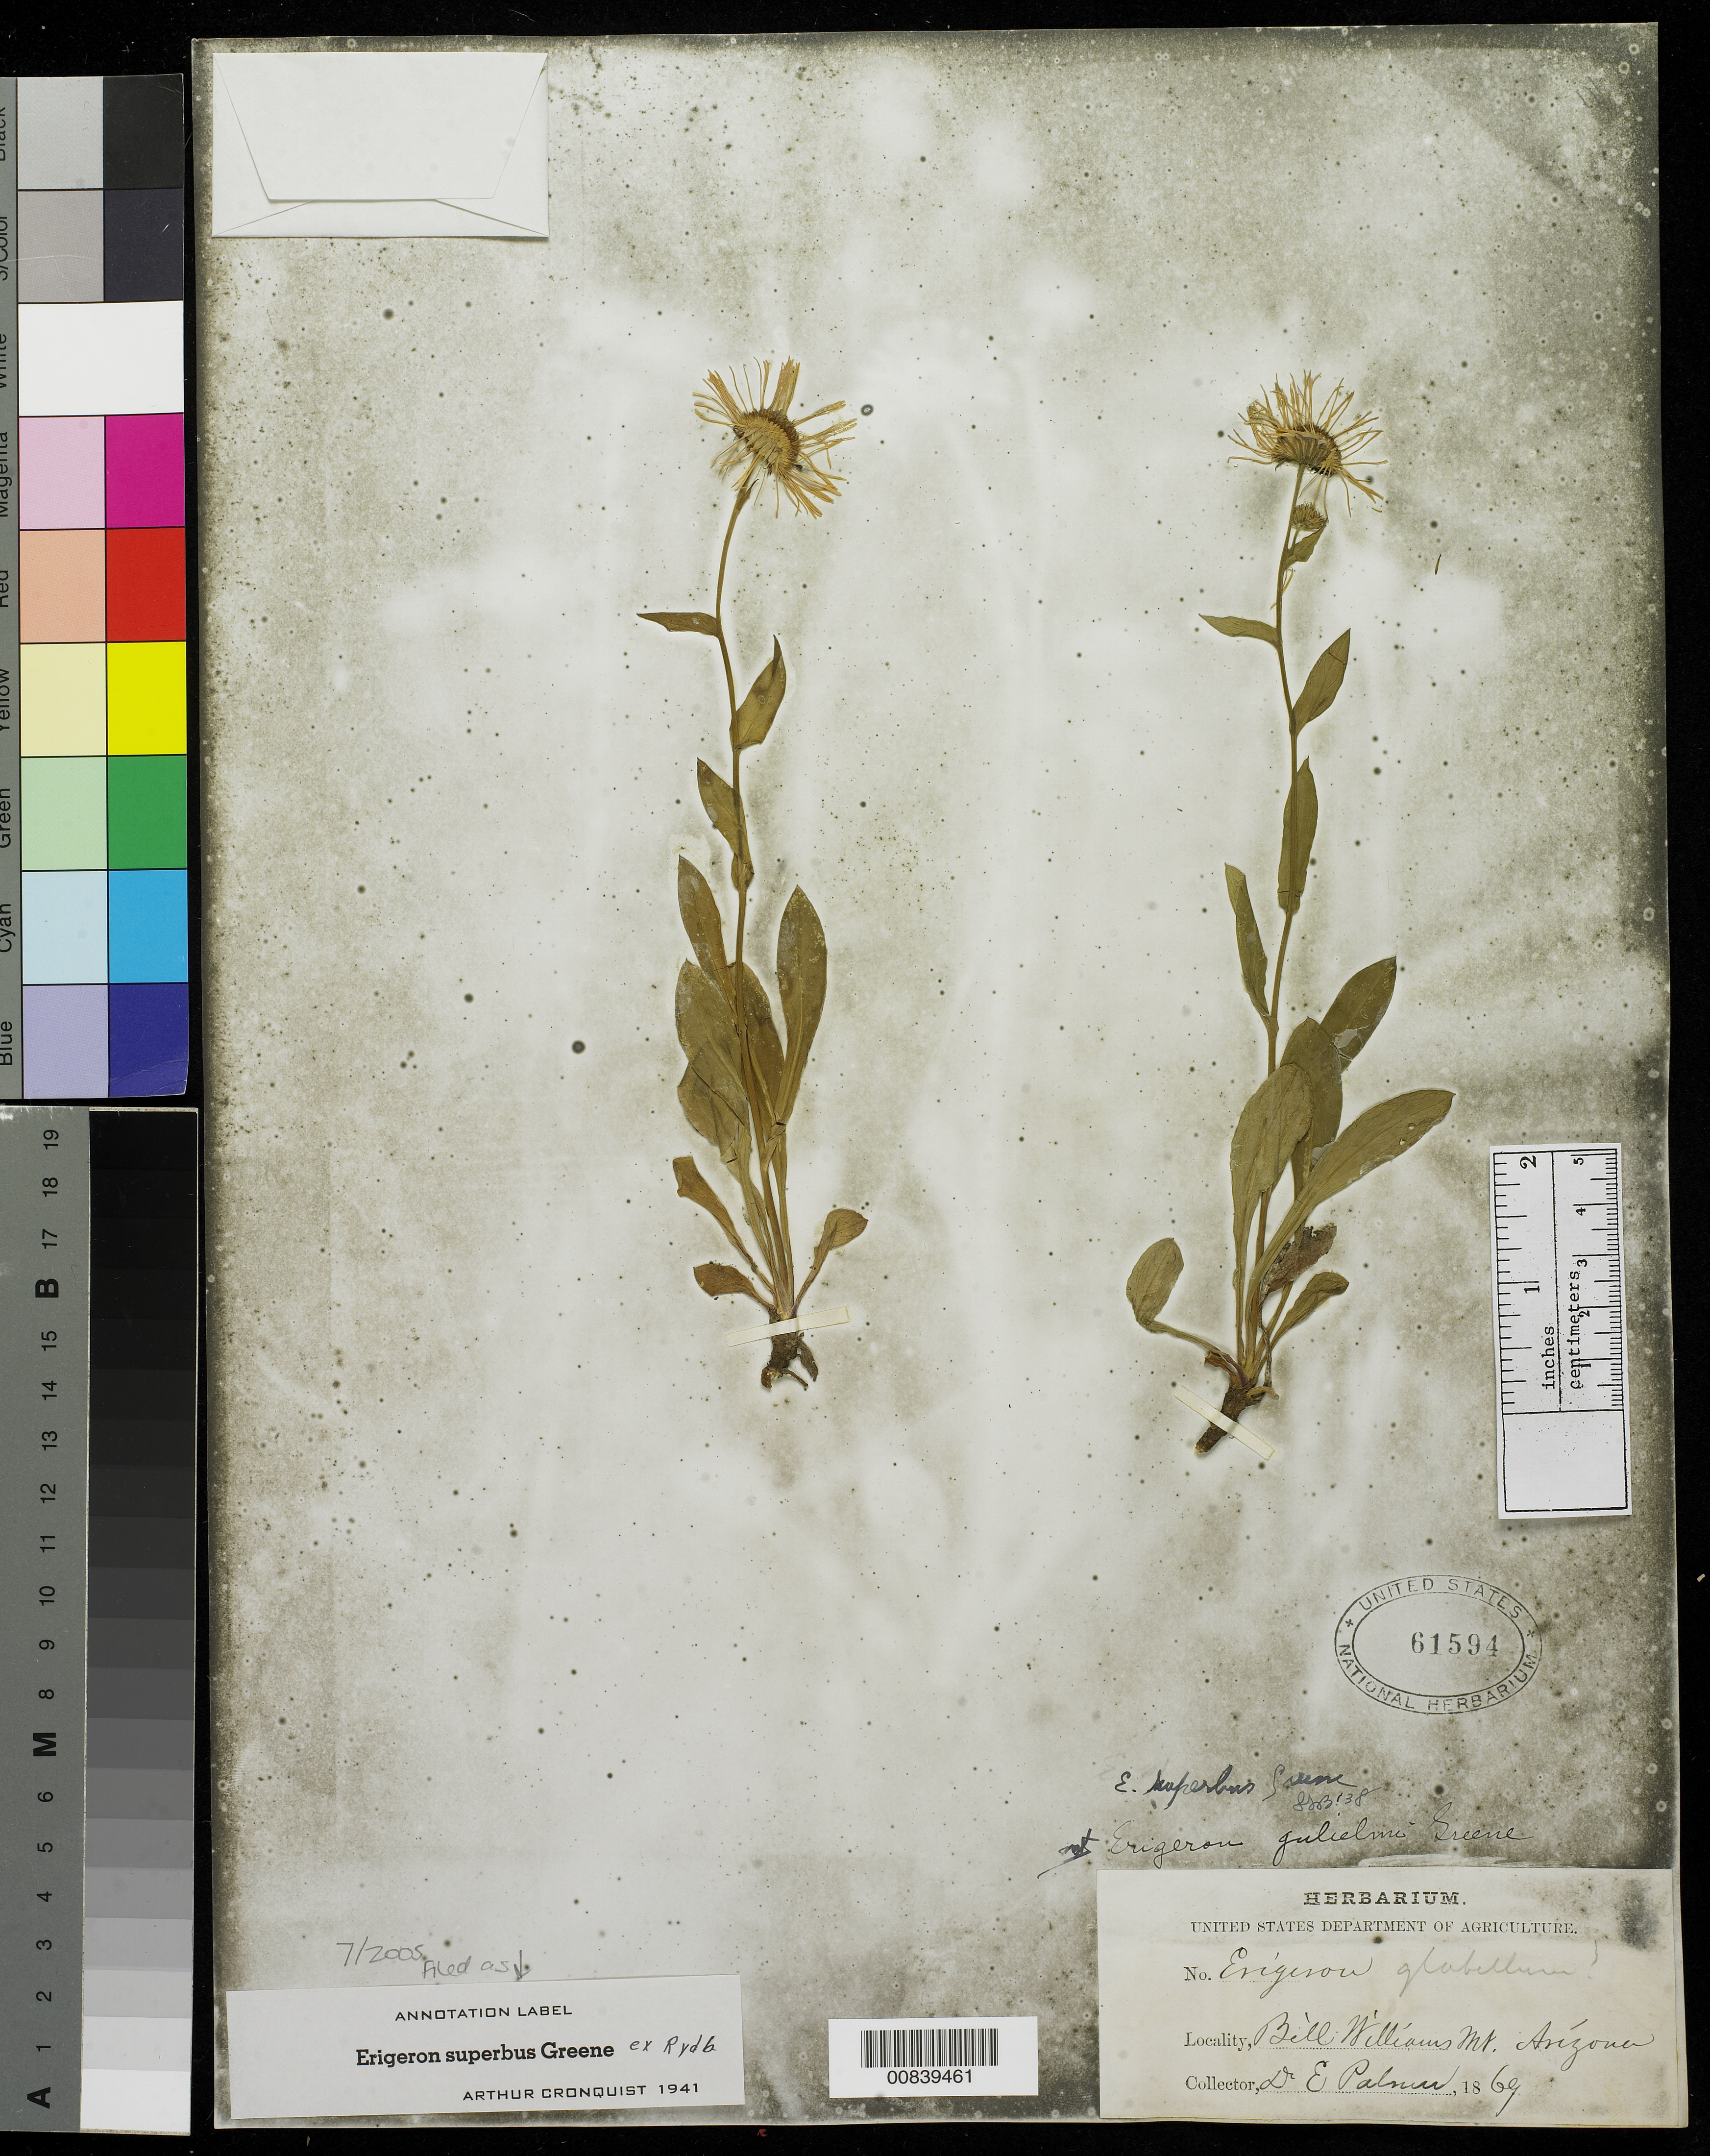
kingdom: Plantae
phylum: Tracheophyta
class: Magnoliopsida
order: Asterales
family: Asteraceae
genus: Erigeron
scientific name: Erigeron superbus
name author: Greene ex Rydb.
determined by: Cronquist, A. J.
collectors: E. Palmer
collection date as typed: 1869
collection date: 1869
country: United States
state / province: Arizona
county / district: Coconino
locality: Bill Williams Mts.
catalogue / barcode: US 61594